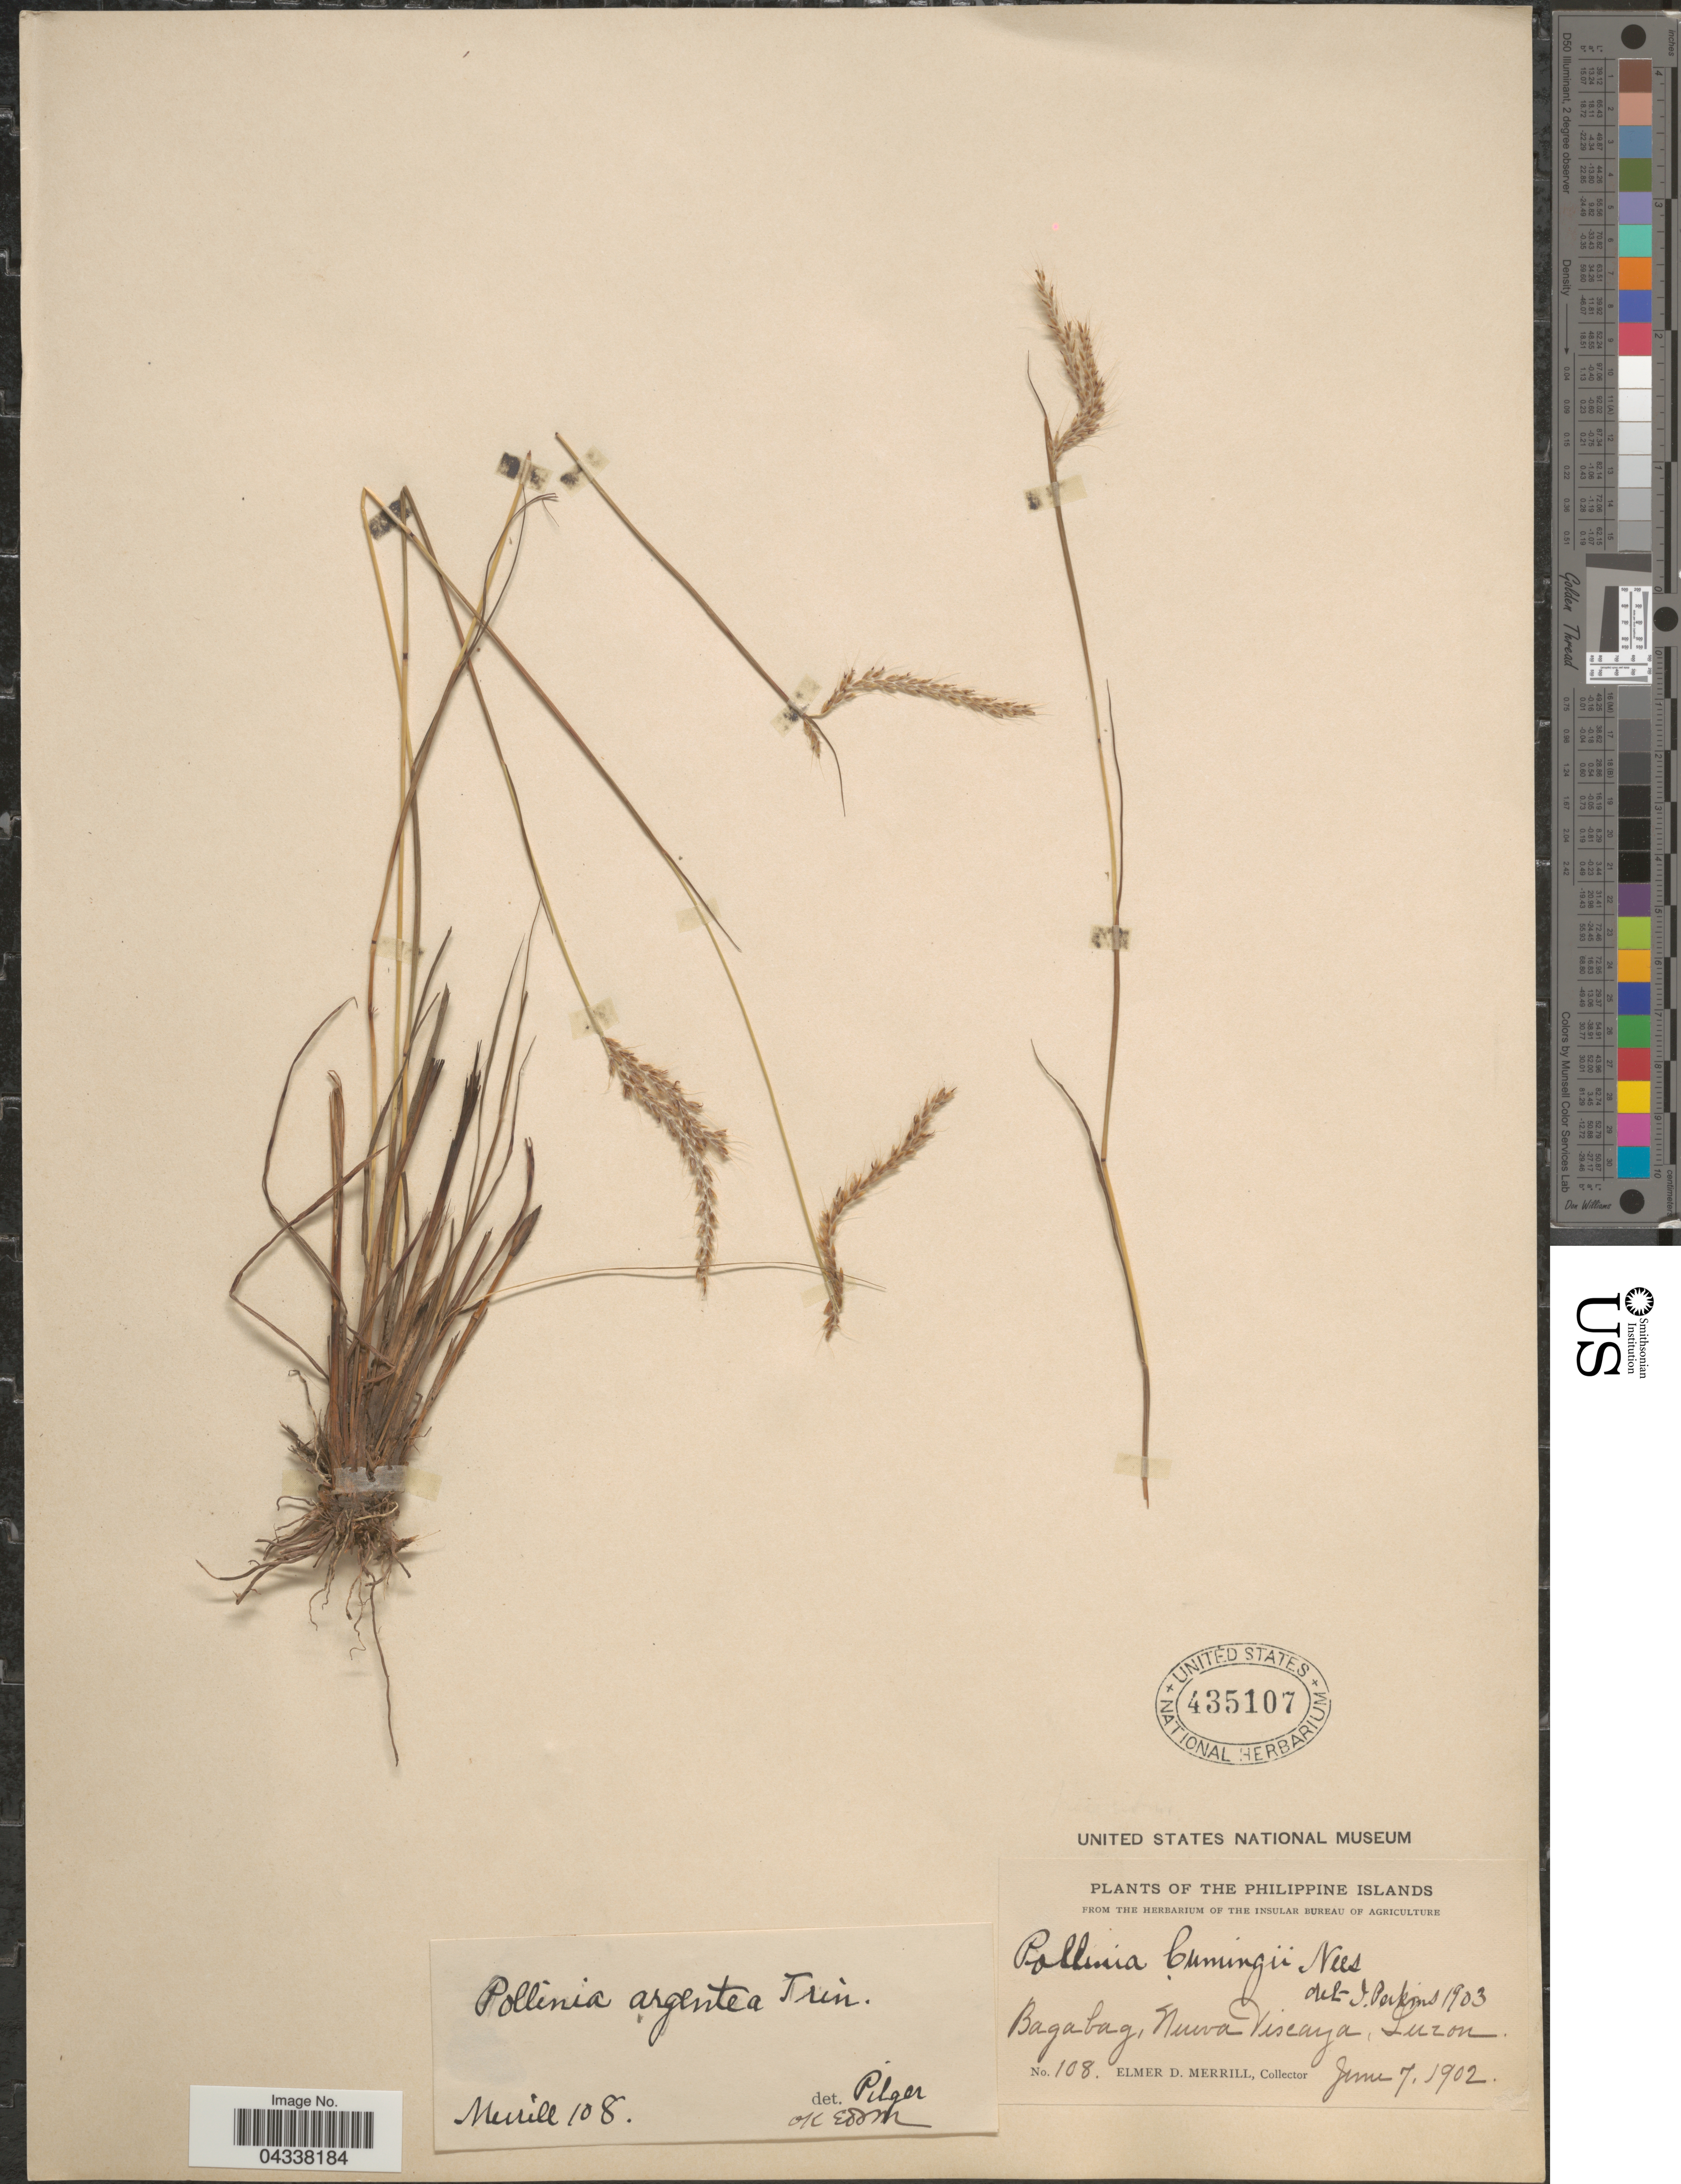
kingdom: Plantae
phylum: Tracheophyta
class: Liliopsida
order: Poales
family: Poaceae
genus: Pseudopogonatherum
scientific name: Pseudopogonatherum trispicatum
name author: (Schult.) Ohwi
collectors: E. D. Merrill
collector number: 108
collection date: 1902-06-07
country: Philippines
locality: Philippine Islands. Bagabag, Nueva Viscaya, Luzon.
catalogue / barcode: US 435107